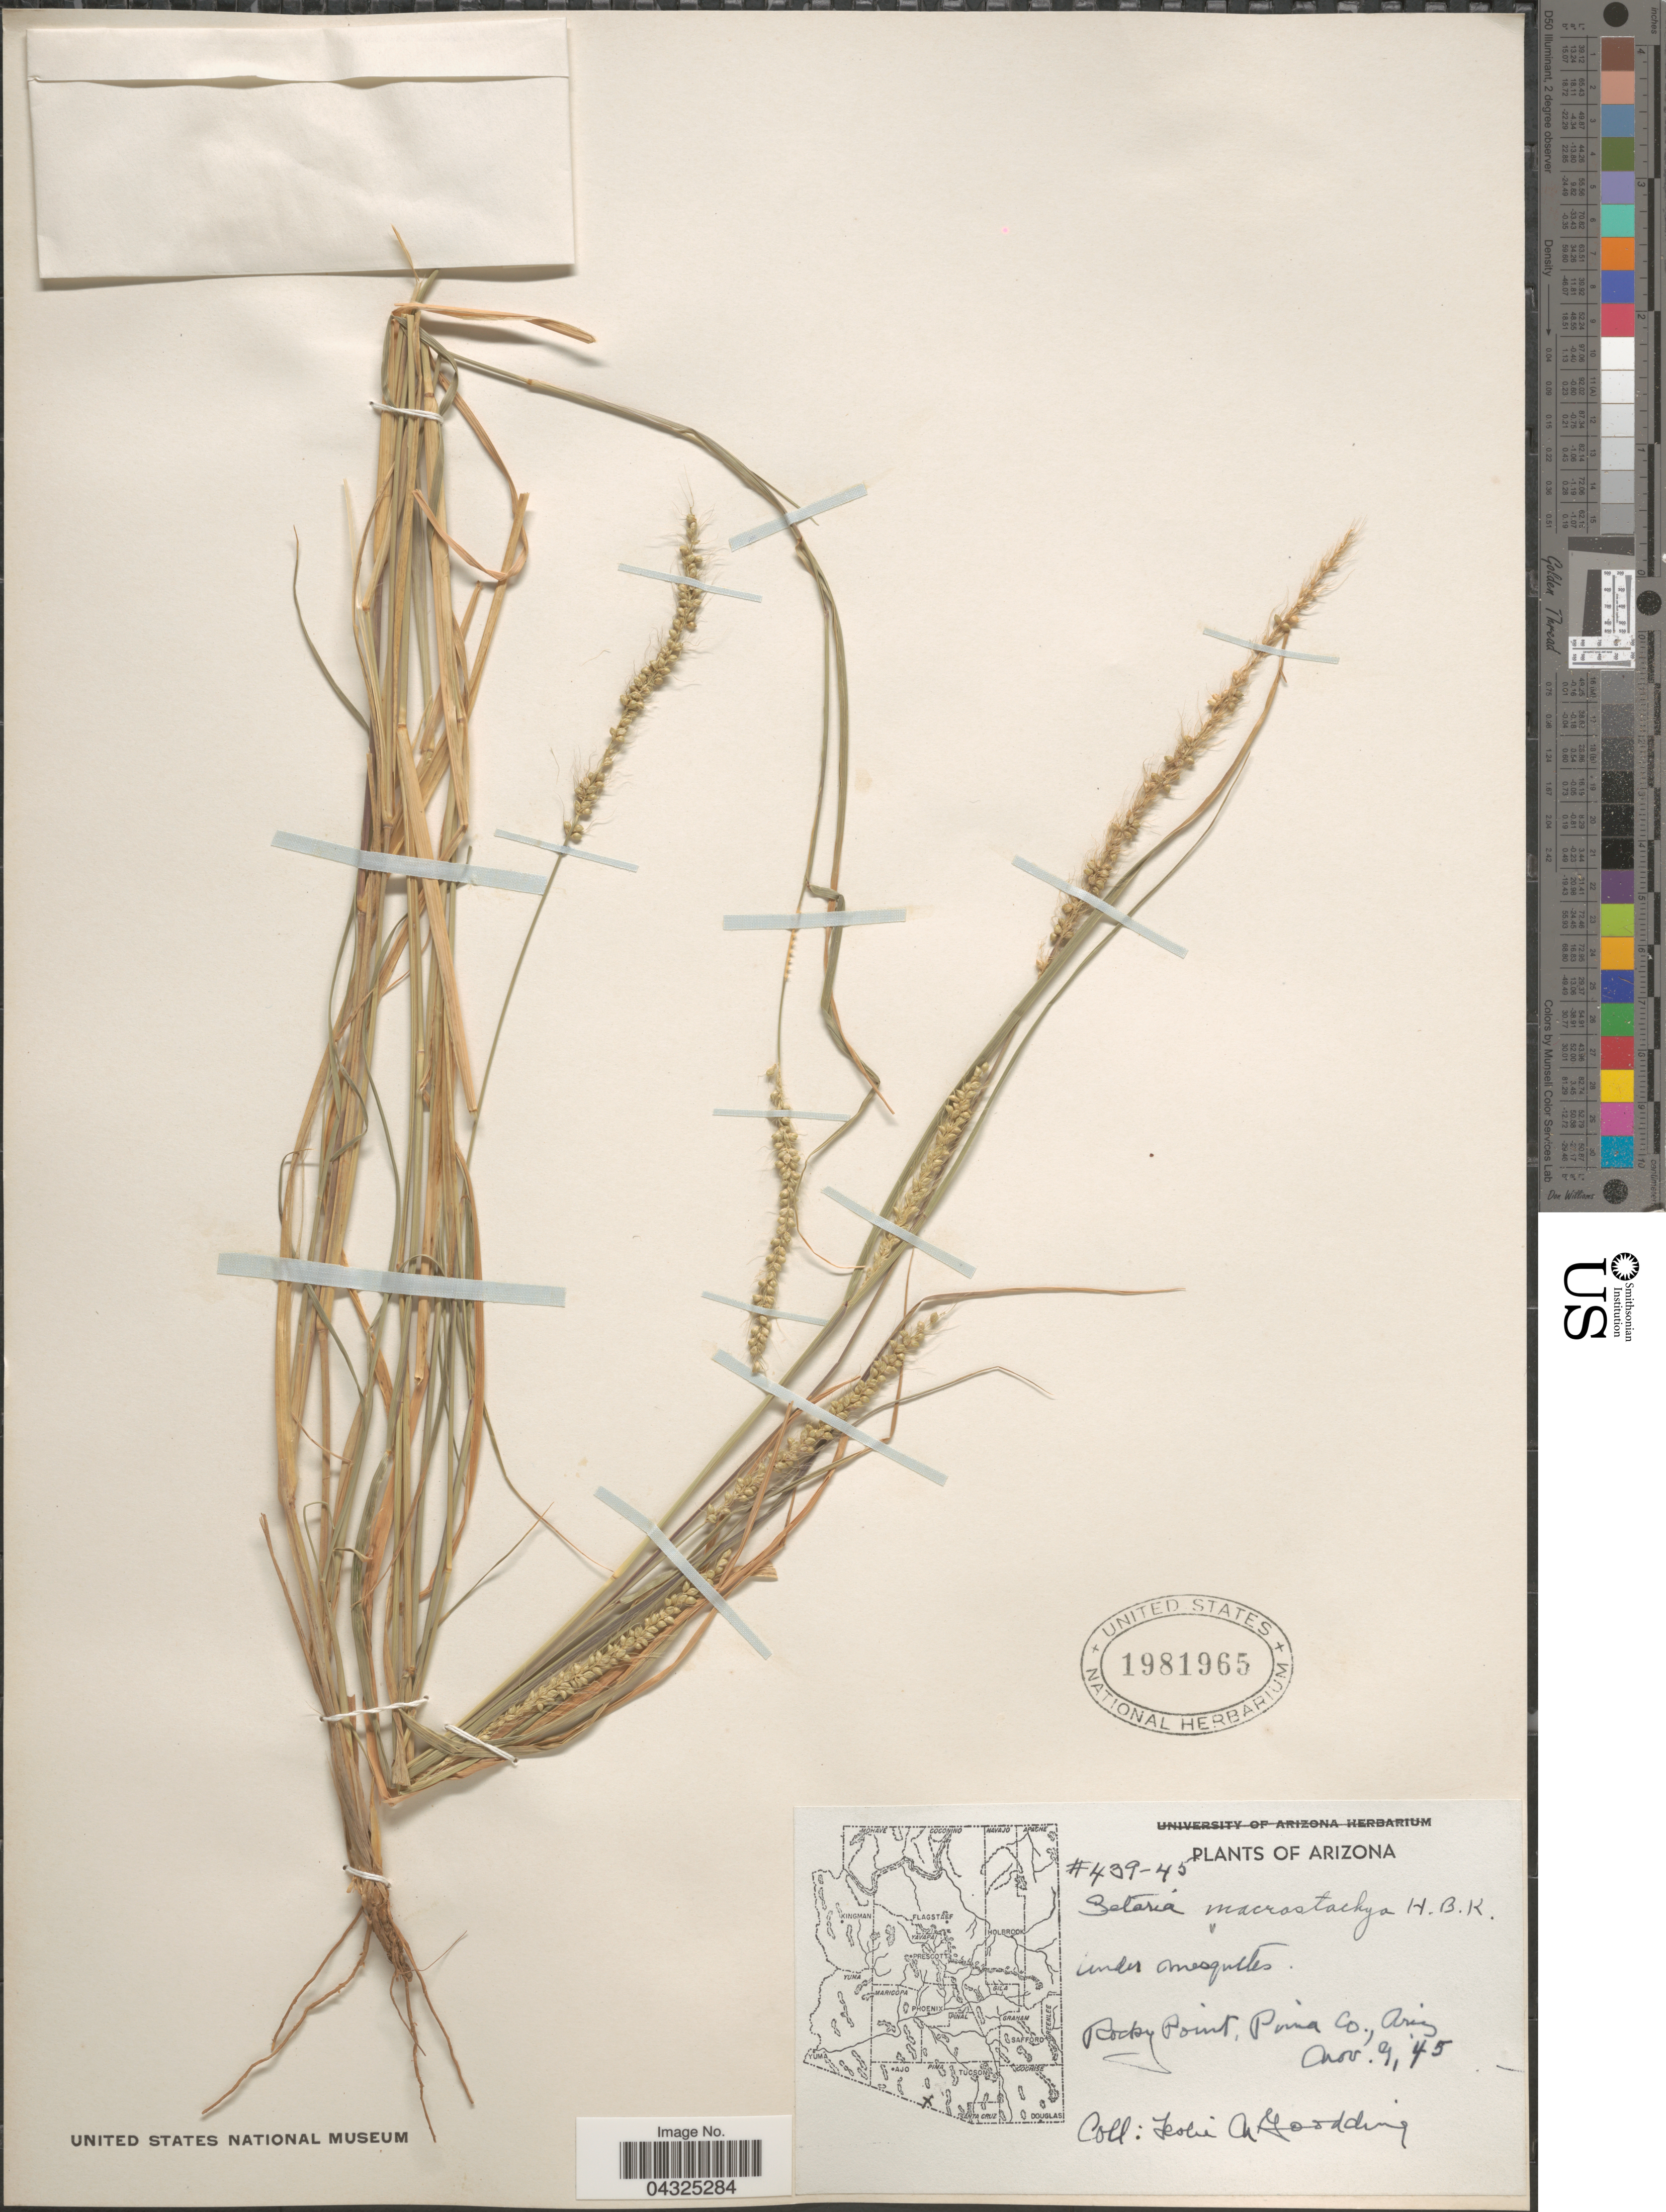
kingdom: Plantae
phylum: Tracheophyta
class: Liliopsida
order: Poales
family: Poaceae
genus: Setaria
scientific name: Setaria macrostachya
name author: Kunth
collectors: L. N. Goodding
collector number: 439-45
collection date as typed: Transcribed d/m/y: 9/11/45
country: United States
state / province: Arizona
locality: Rocky Point, Pima Co.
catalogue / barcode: US 1981965